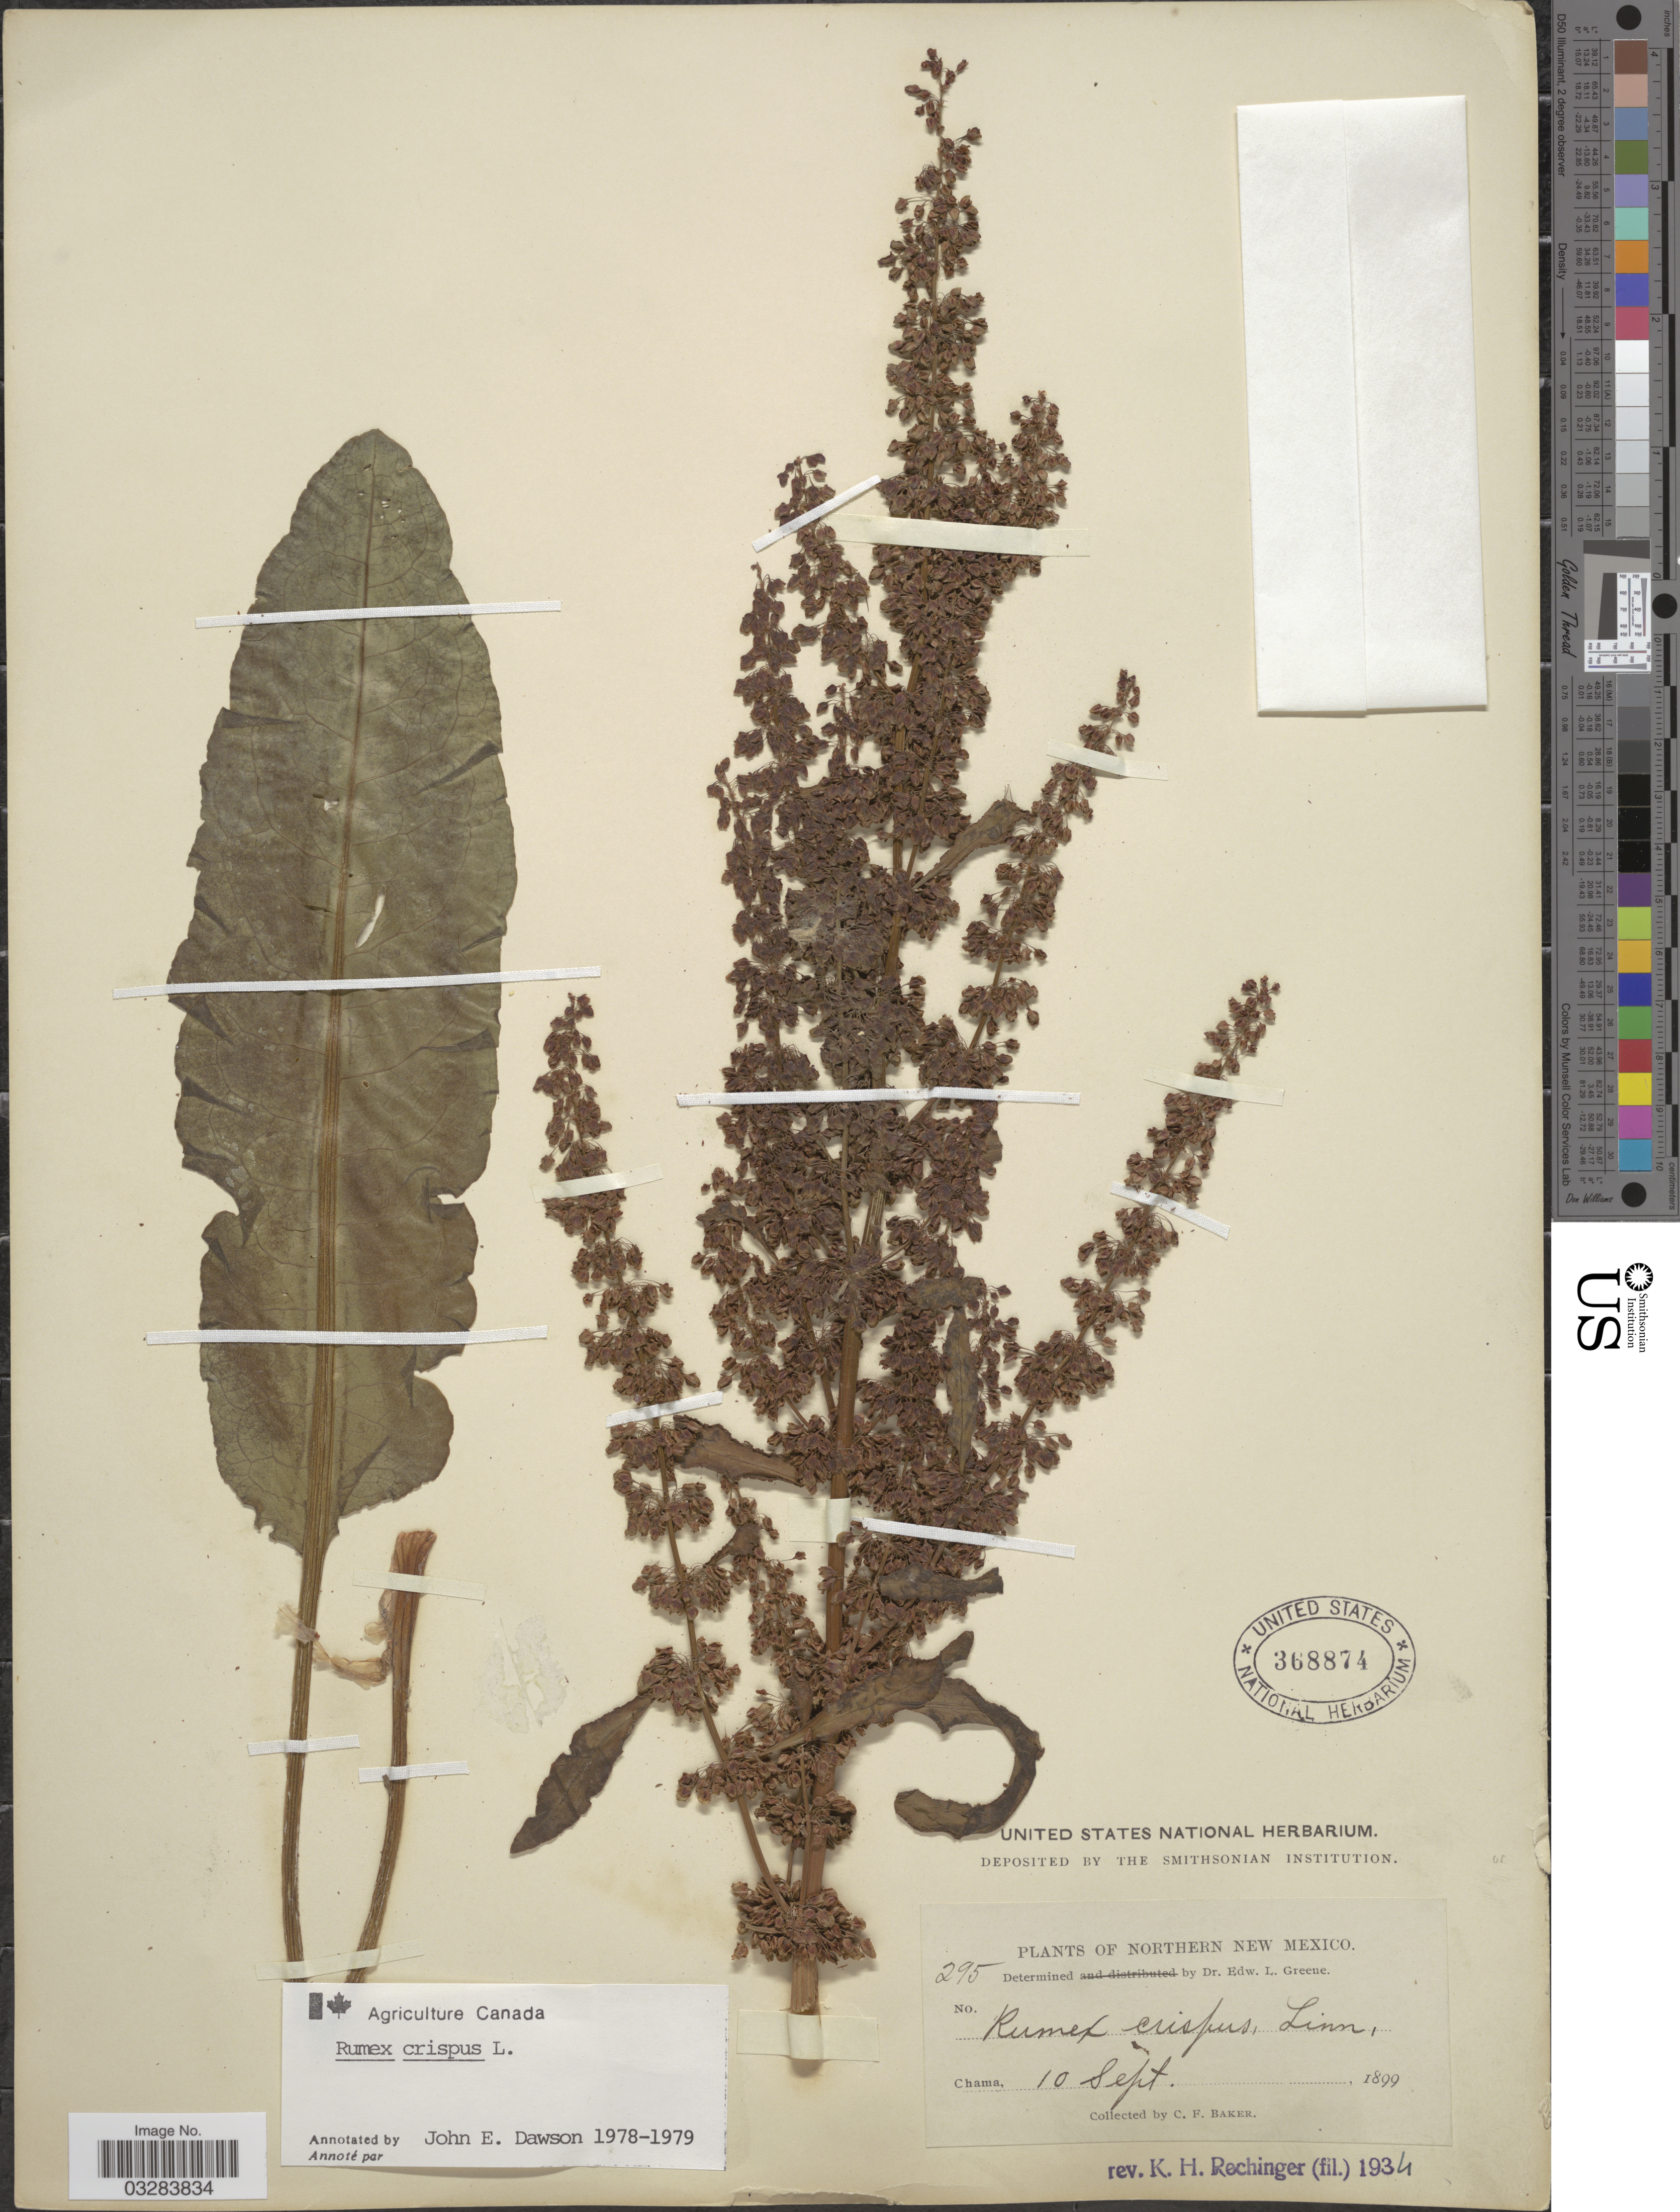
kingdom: Plantae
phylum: Tracheophyta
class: Magnoliopsida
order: Caryophyllales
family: Polygonaceae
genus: Rumex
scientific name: Rumex crispus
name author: L.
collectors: C. F. Baker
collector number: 295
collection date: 1899-09-10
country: United States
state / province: New Mexico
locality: Northern New Mexico.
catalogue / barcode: US 368874